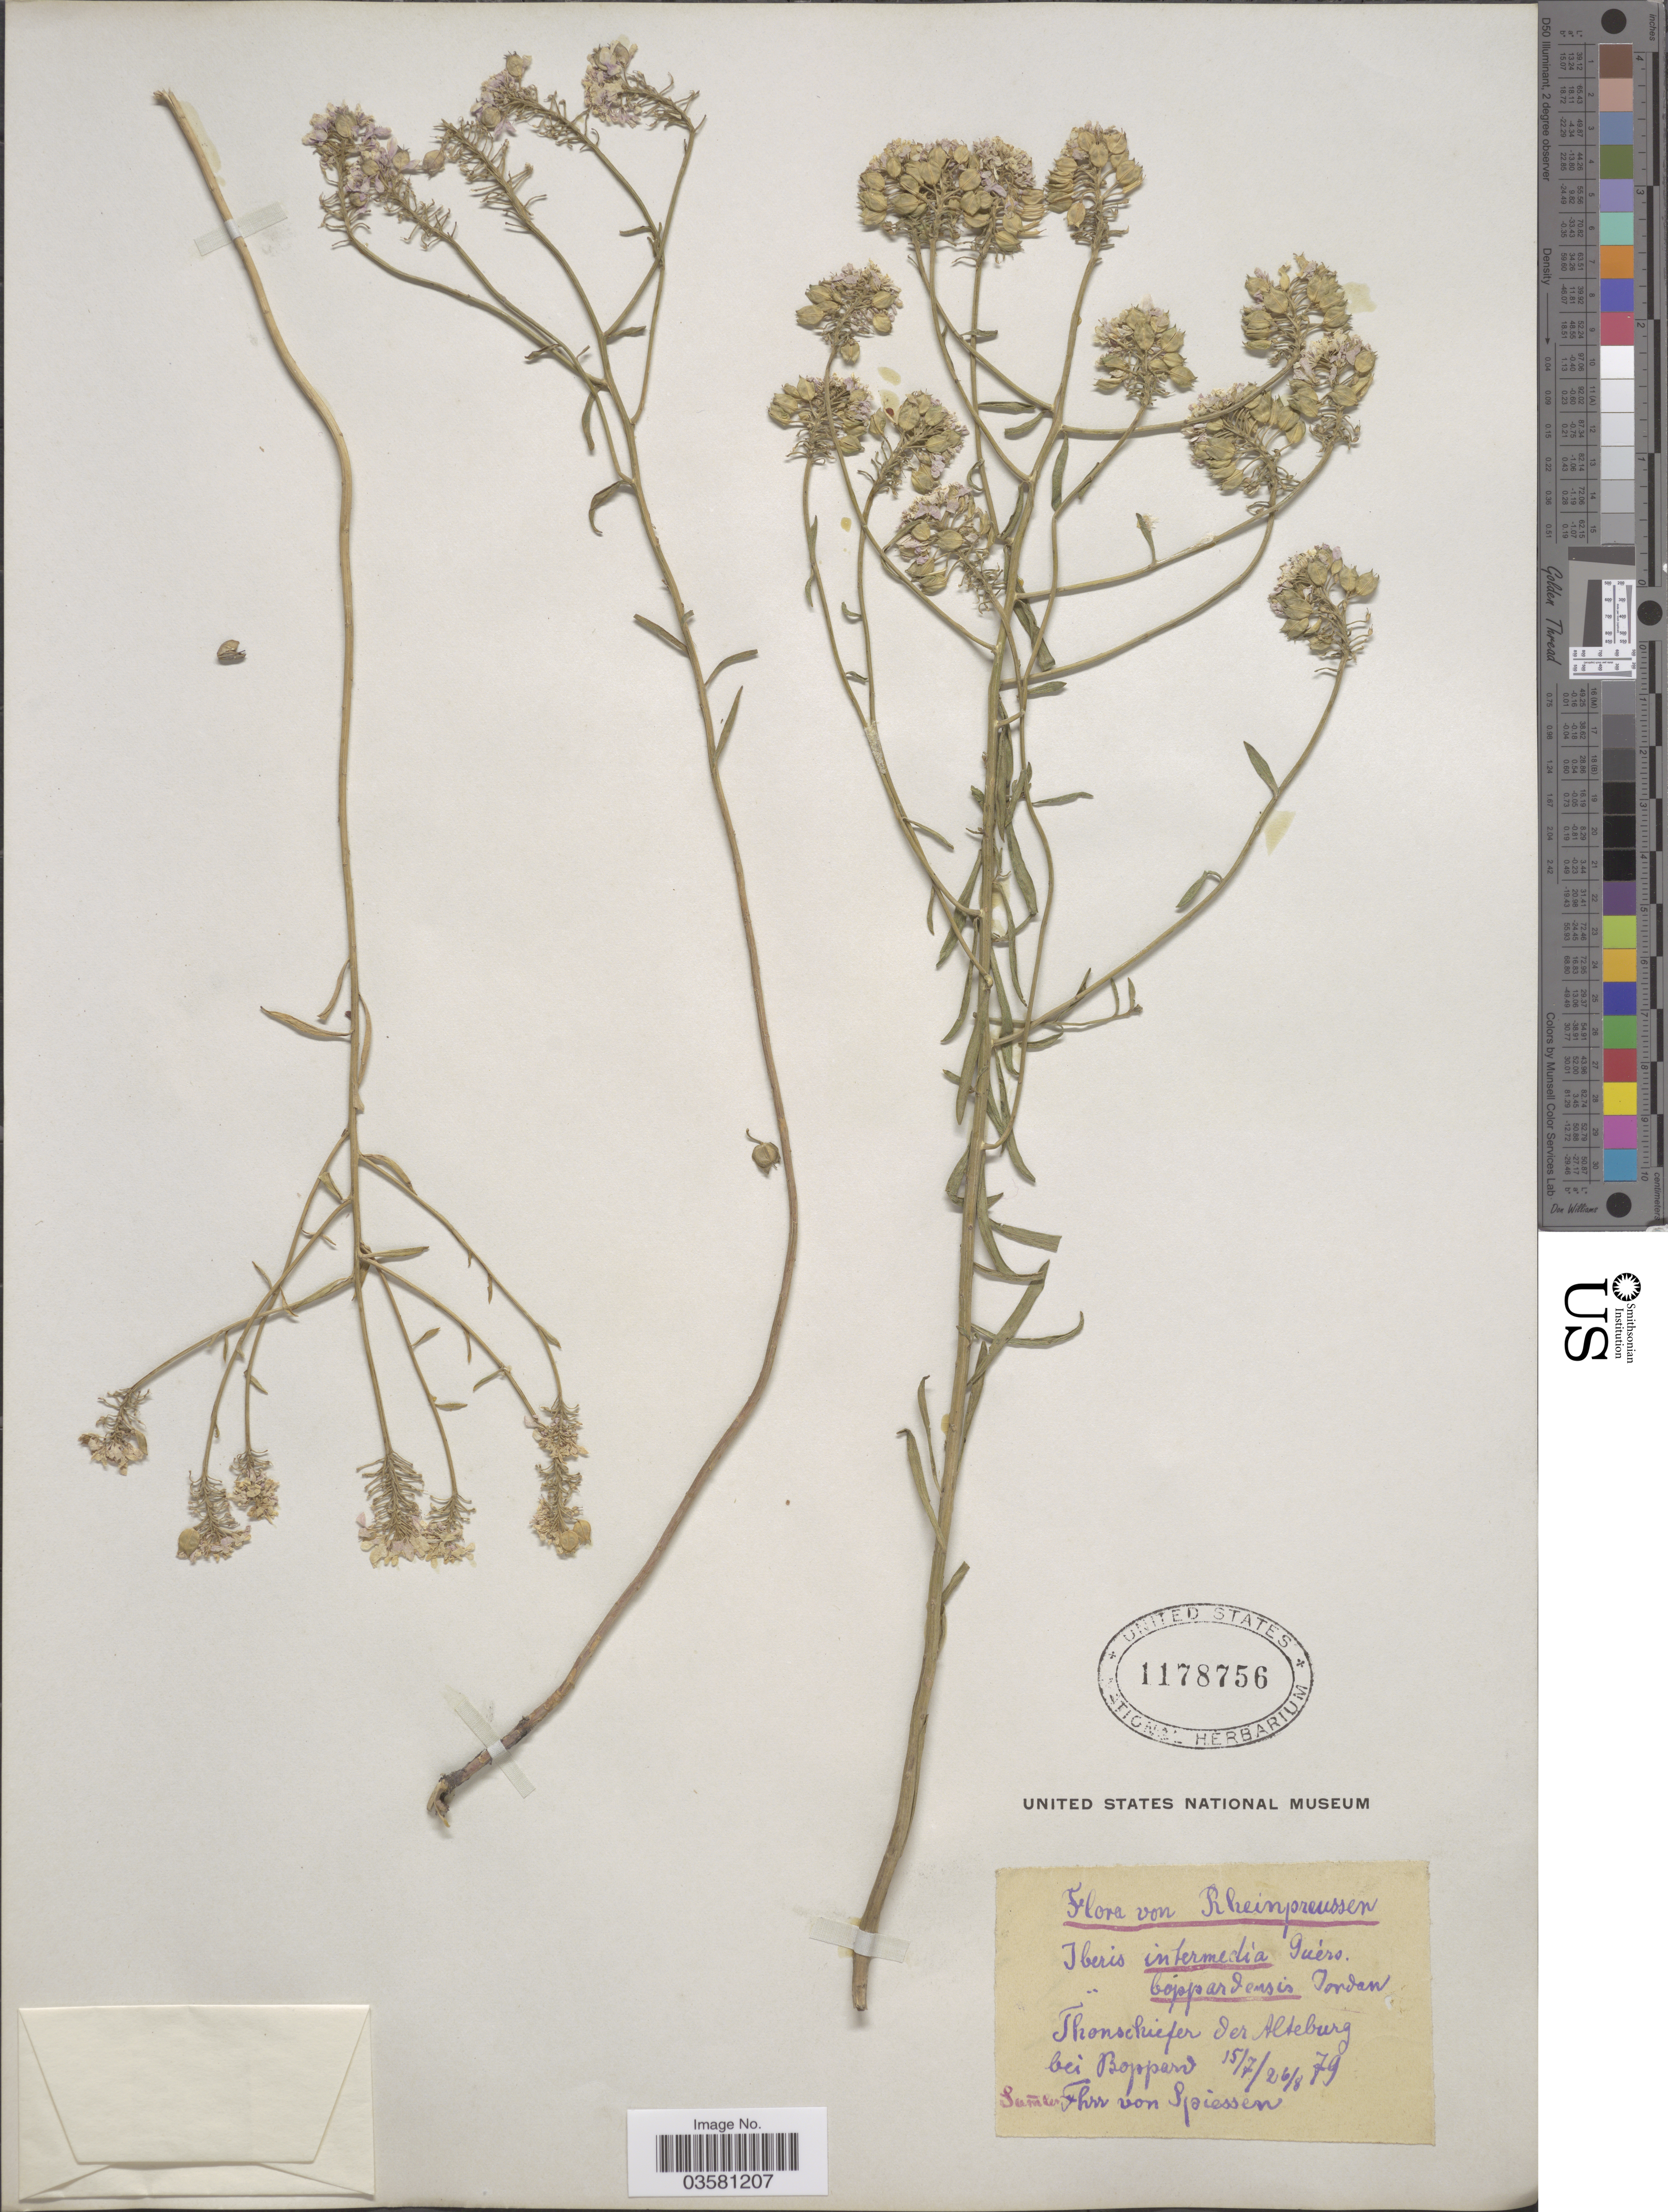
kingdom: Plantae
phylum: Tracheophyta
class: Magnoliopsida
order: Brassicales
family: Brassicaceae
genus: Iberis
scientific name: Iberis intermedia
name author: Guers.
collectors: von Spiessen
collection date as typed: Transcribed d/m/y: 15/7/79 to 26/8/79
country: Germany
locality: Rheinpreussen. Thonschiefer der Alteburg bei Boppard.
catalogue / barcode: US 1178756